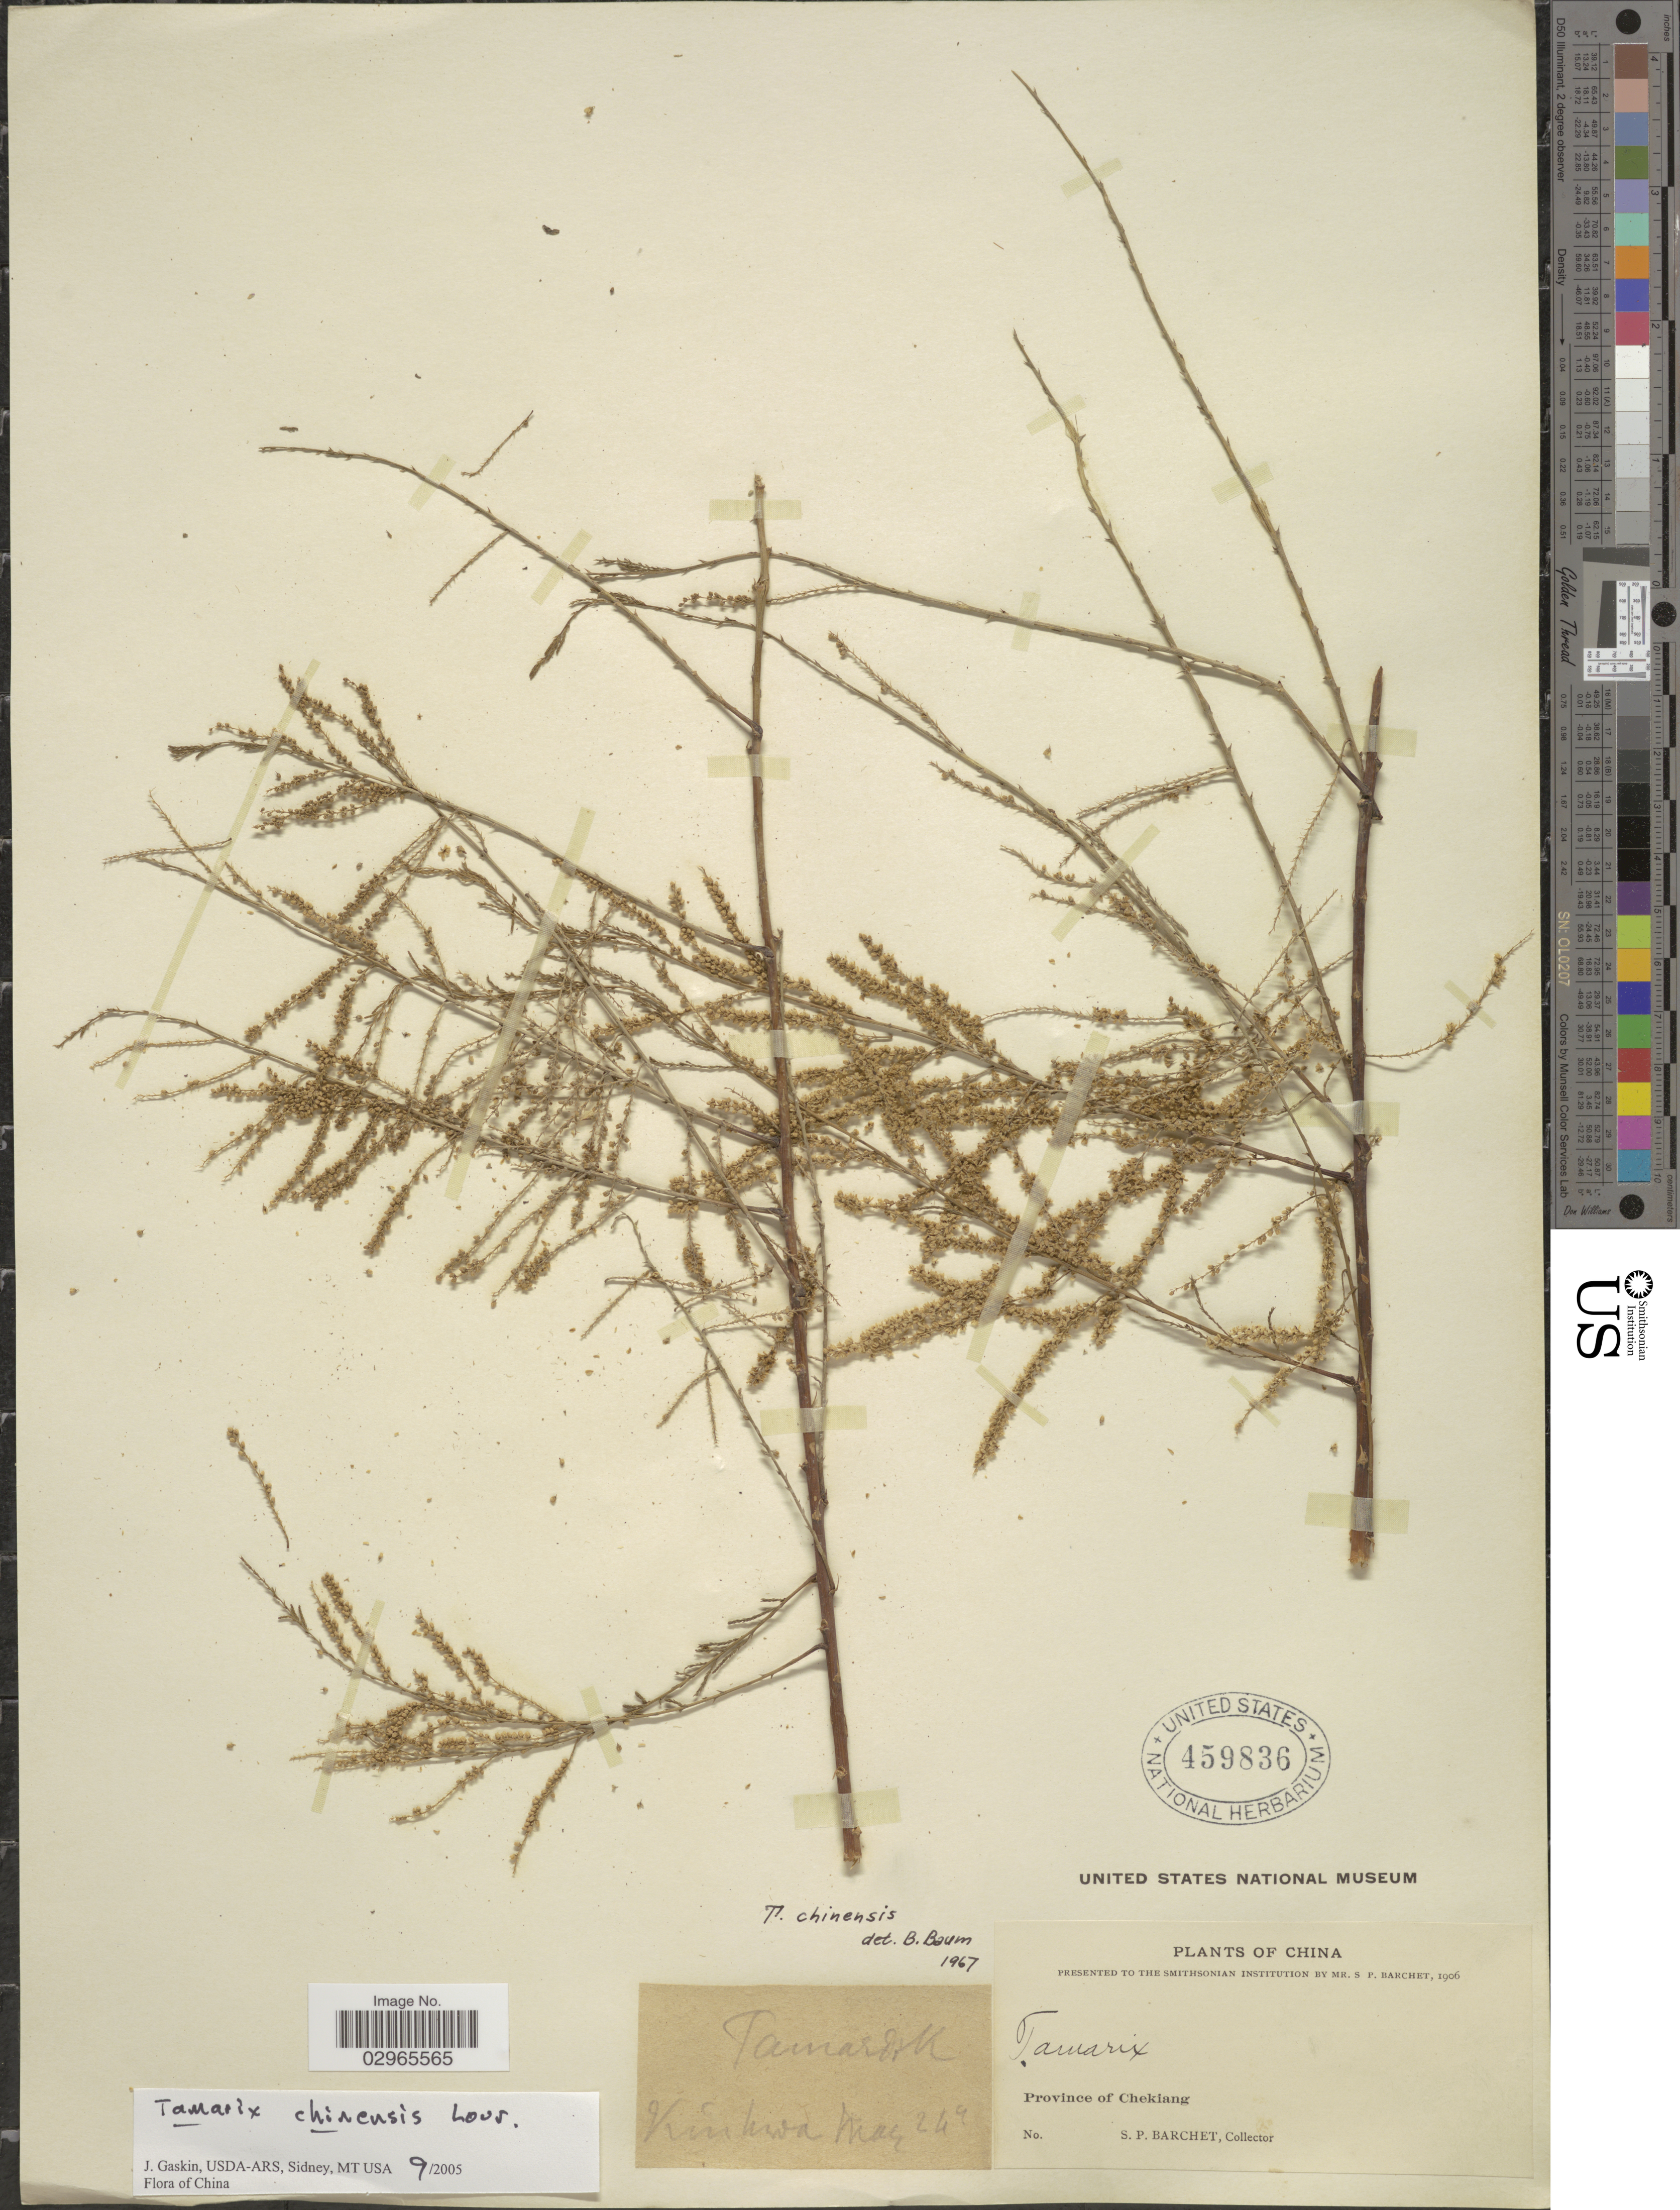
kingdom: Plantae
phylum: Tracheophyta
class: Magnoliopsida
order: Caryophyllales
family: Tamaricaceae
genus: Tamarix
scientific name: Tamarix chinensis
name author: Lour.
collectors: S. P. Barchet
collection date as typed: Transcribed d/m/y: /5/24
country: China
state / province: Zhejiang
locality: Province of Chekiang. Kinkwa.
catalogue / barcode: US 459836